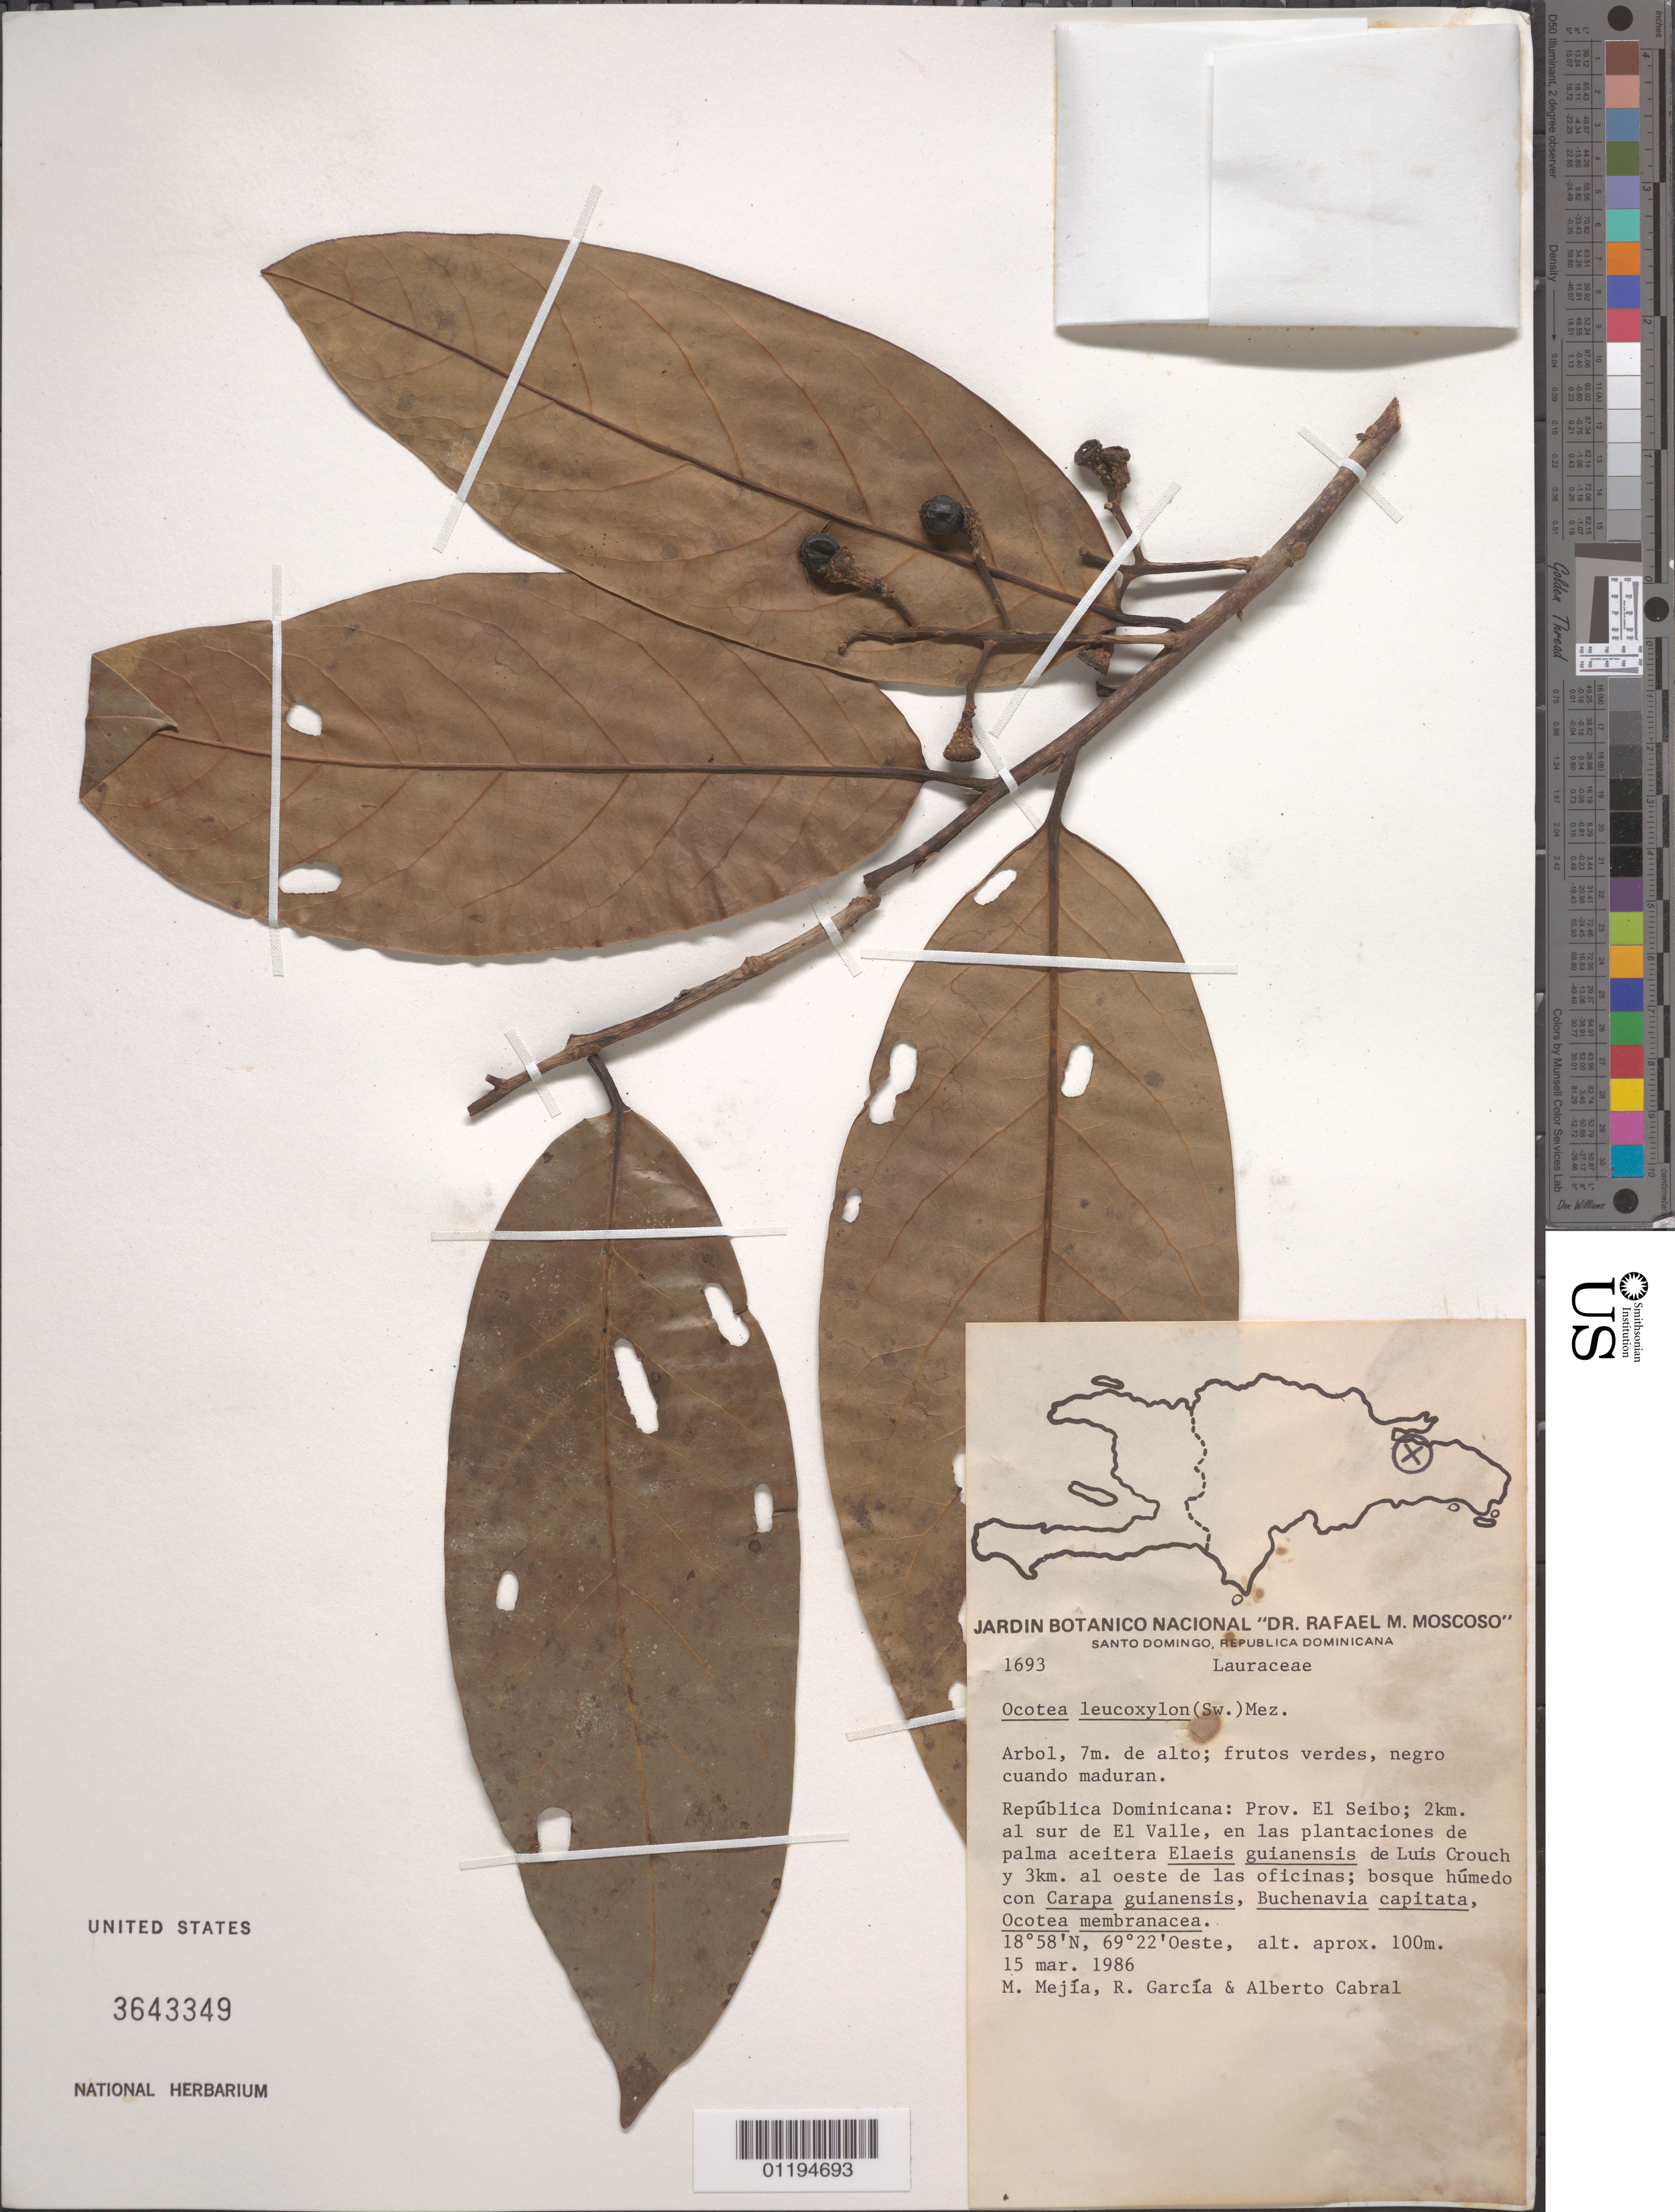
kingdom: Plantae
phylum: Tracheophyta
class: Magnoliopsida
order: Laurales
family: Lauraceae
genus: Ocotea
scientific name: Ocotea leucoxylon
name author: (Sw.) Laness.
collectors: M. Mejia, R. Garcia & A. Cabral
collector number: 1693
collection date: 1986-03-15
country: Dominican Republic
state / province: El Seibo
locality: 2km S of El Valle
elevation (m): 100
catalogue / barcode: US 3643349